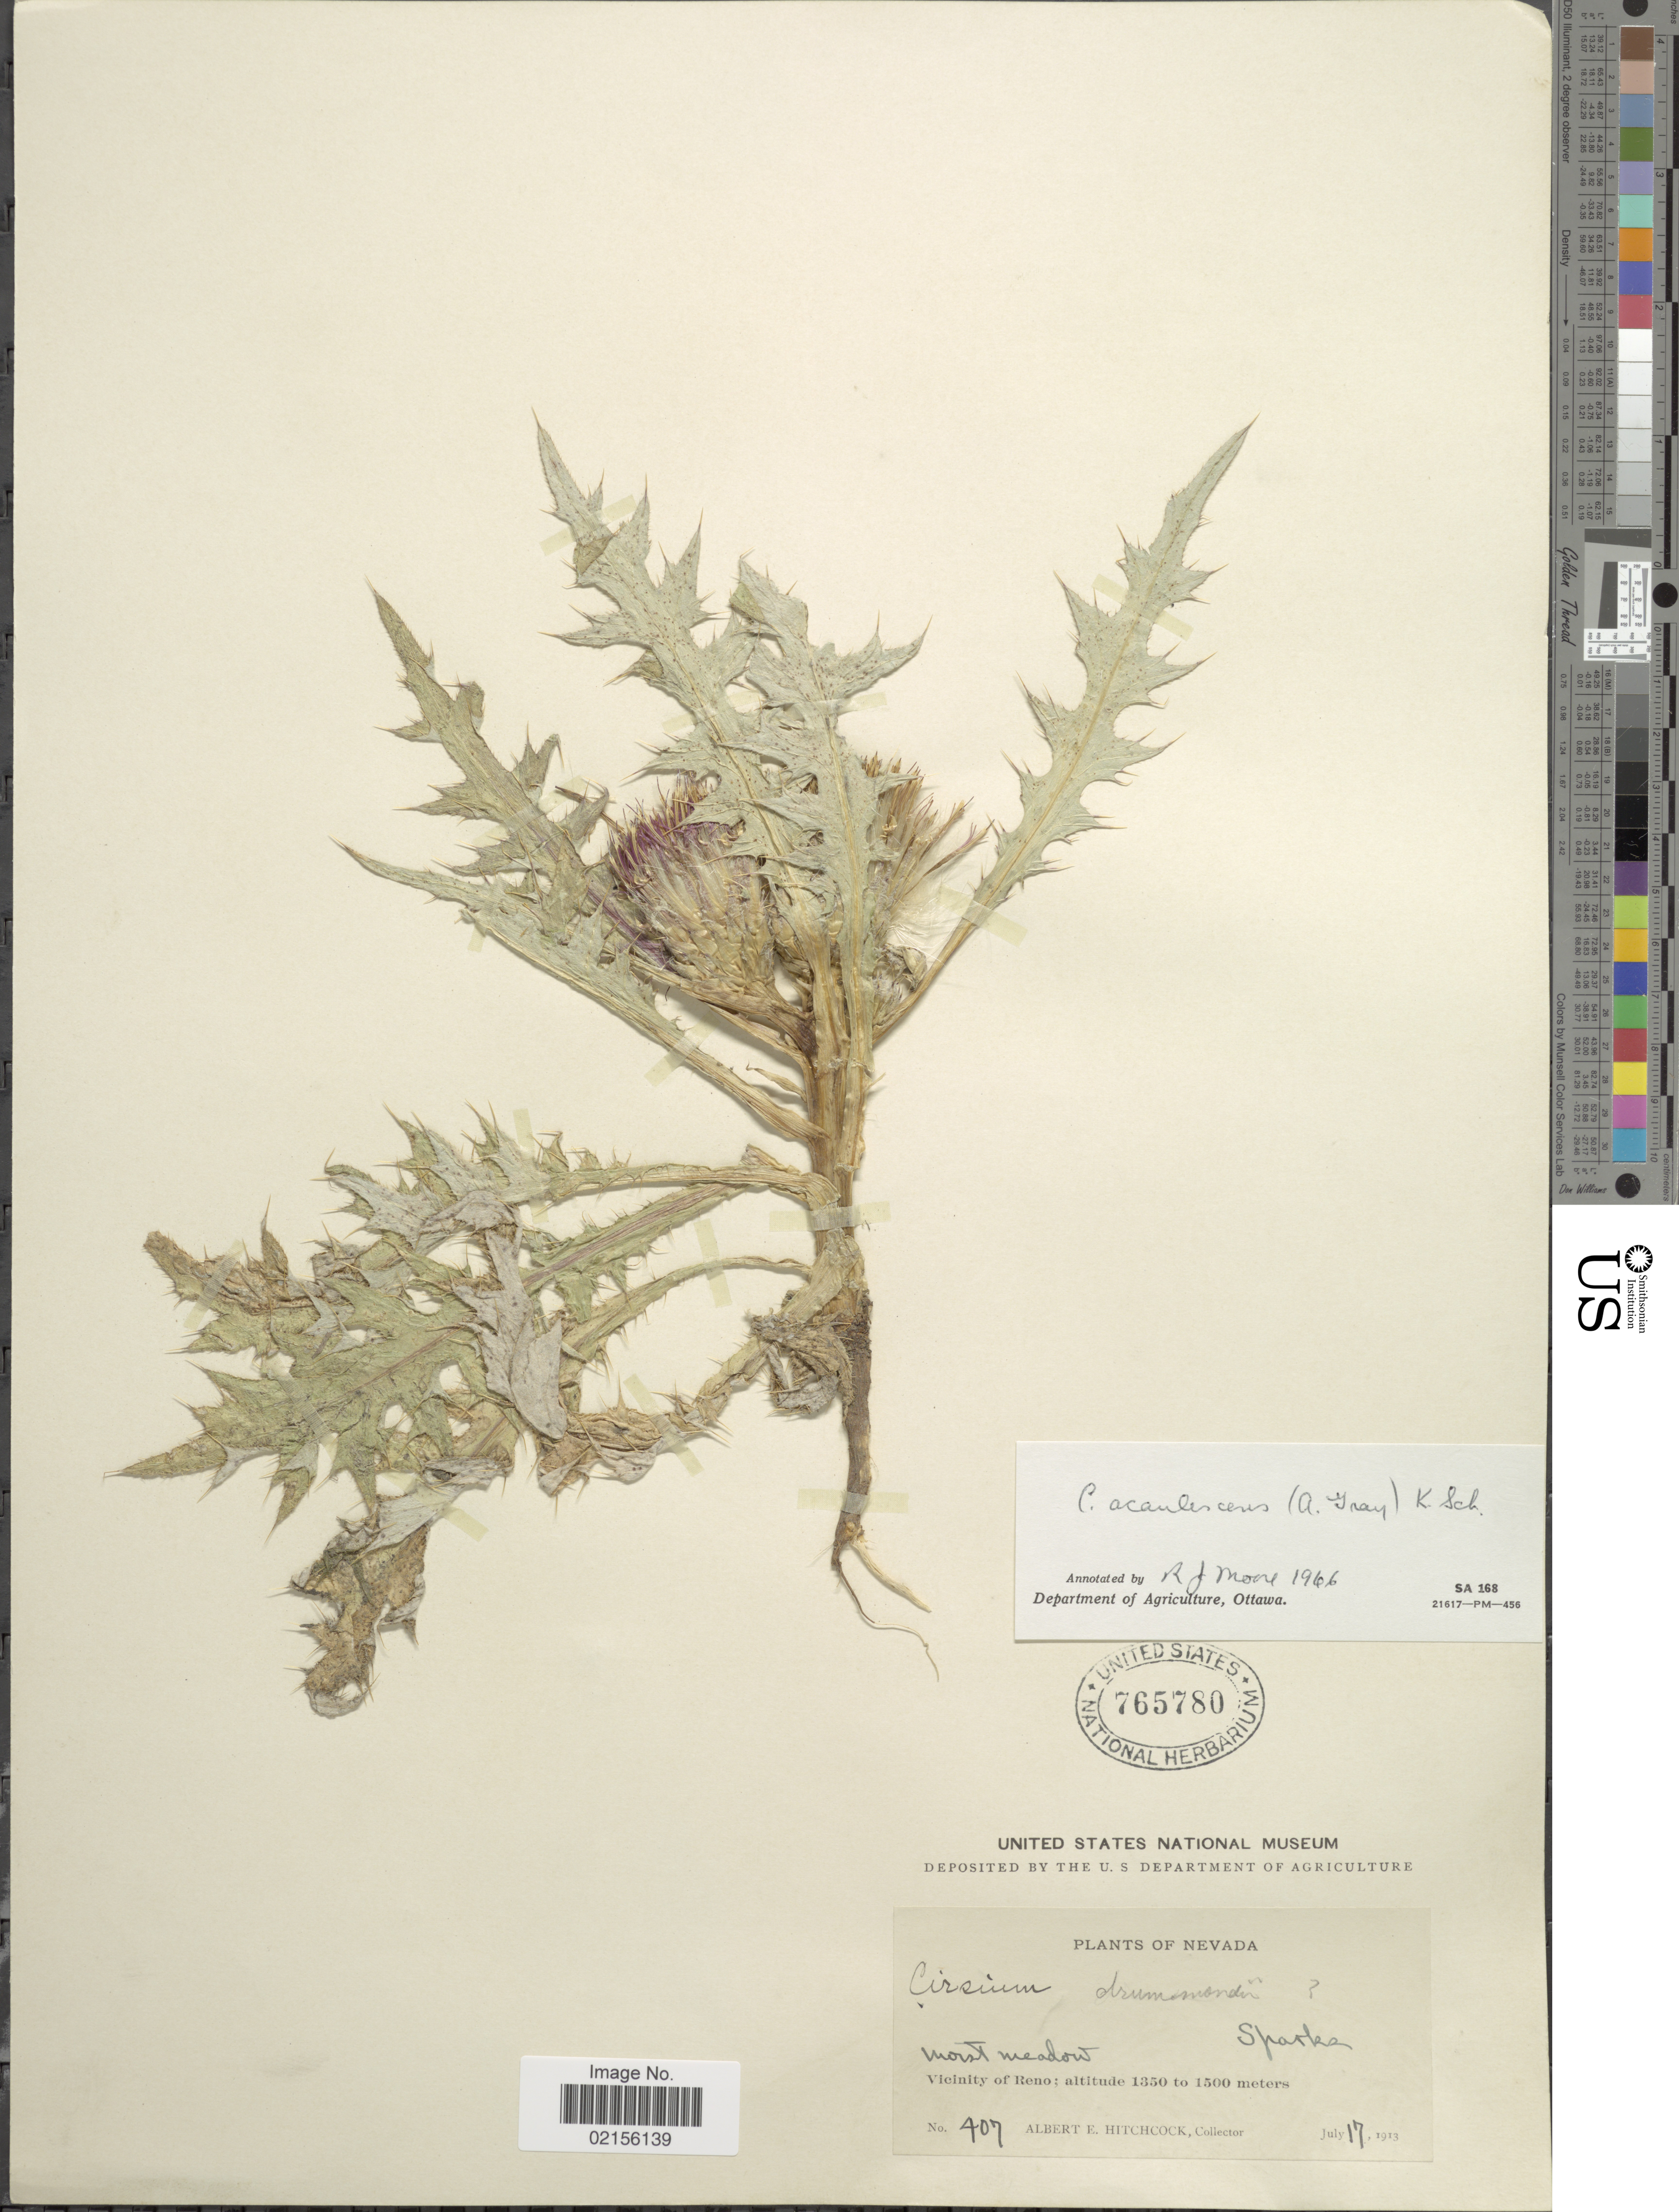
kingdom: Plantae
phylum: Tracheophyta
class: Magnoliopsida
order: Asterales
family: Asteraceae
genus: Cirsium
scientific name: Cirsium scariosum var. americanum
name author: (A. Gray) D.J. Keil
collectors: A. Hitchcock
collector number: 407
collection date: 1913-07-17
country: United States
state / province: Nevada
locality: Moist meadow, Vicinity of Reno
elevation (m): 1350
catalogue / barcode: US 765780